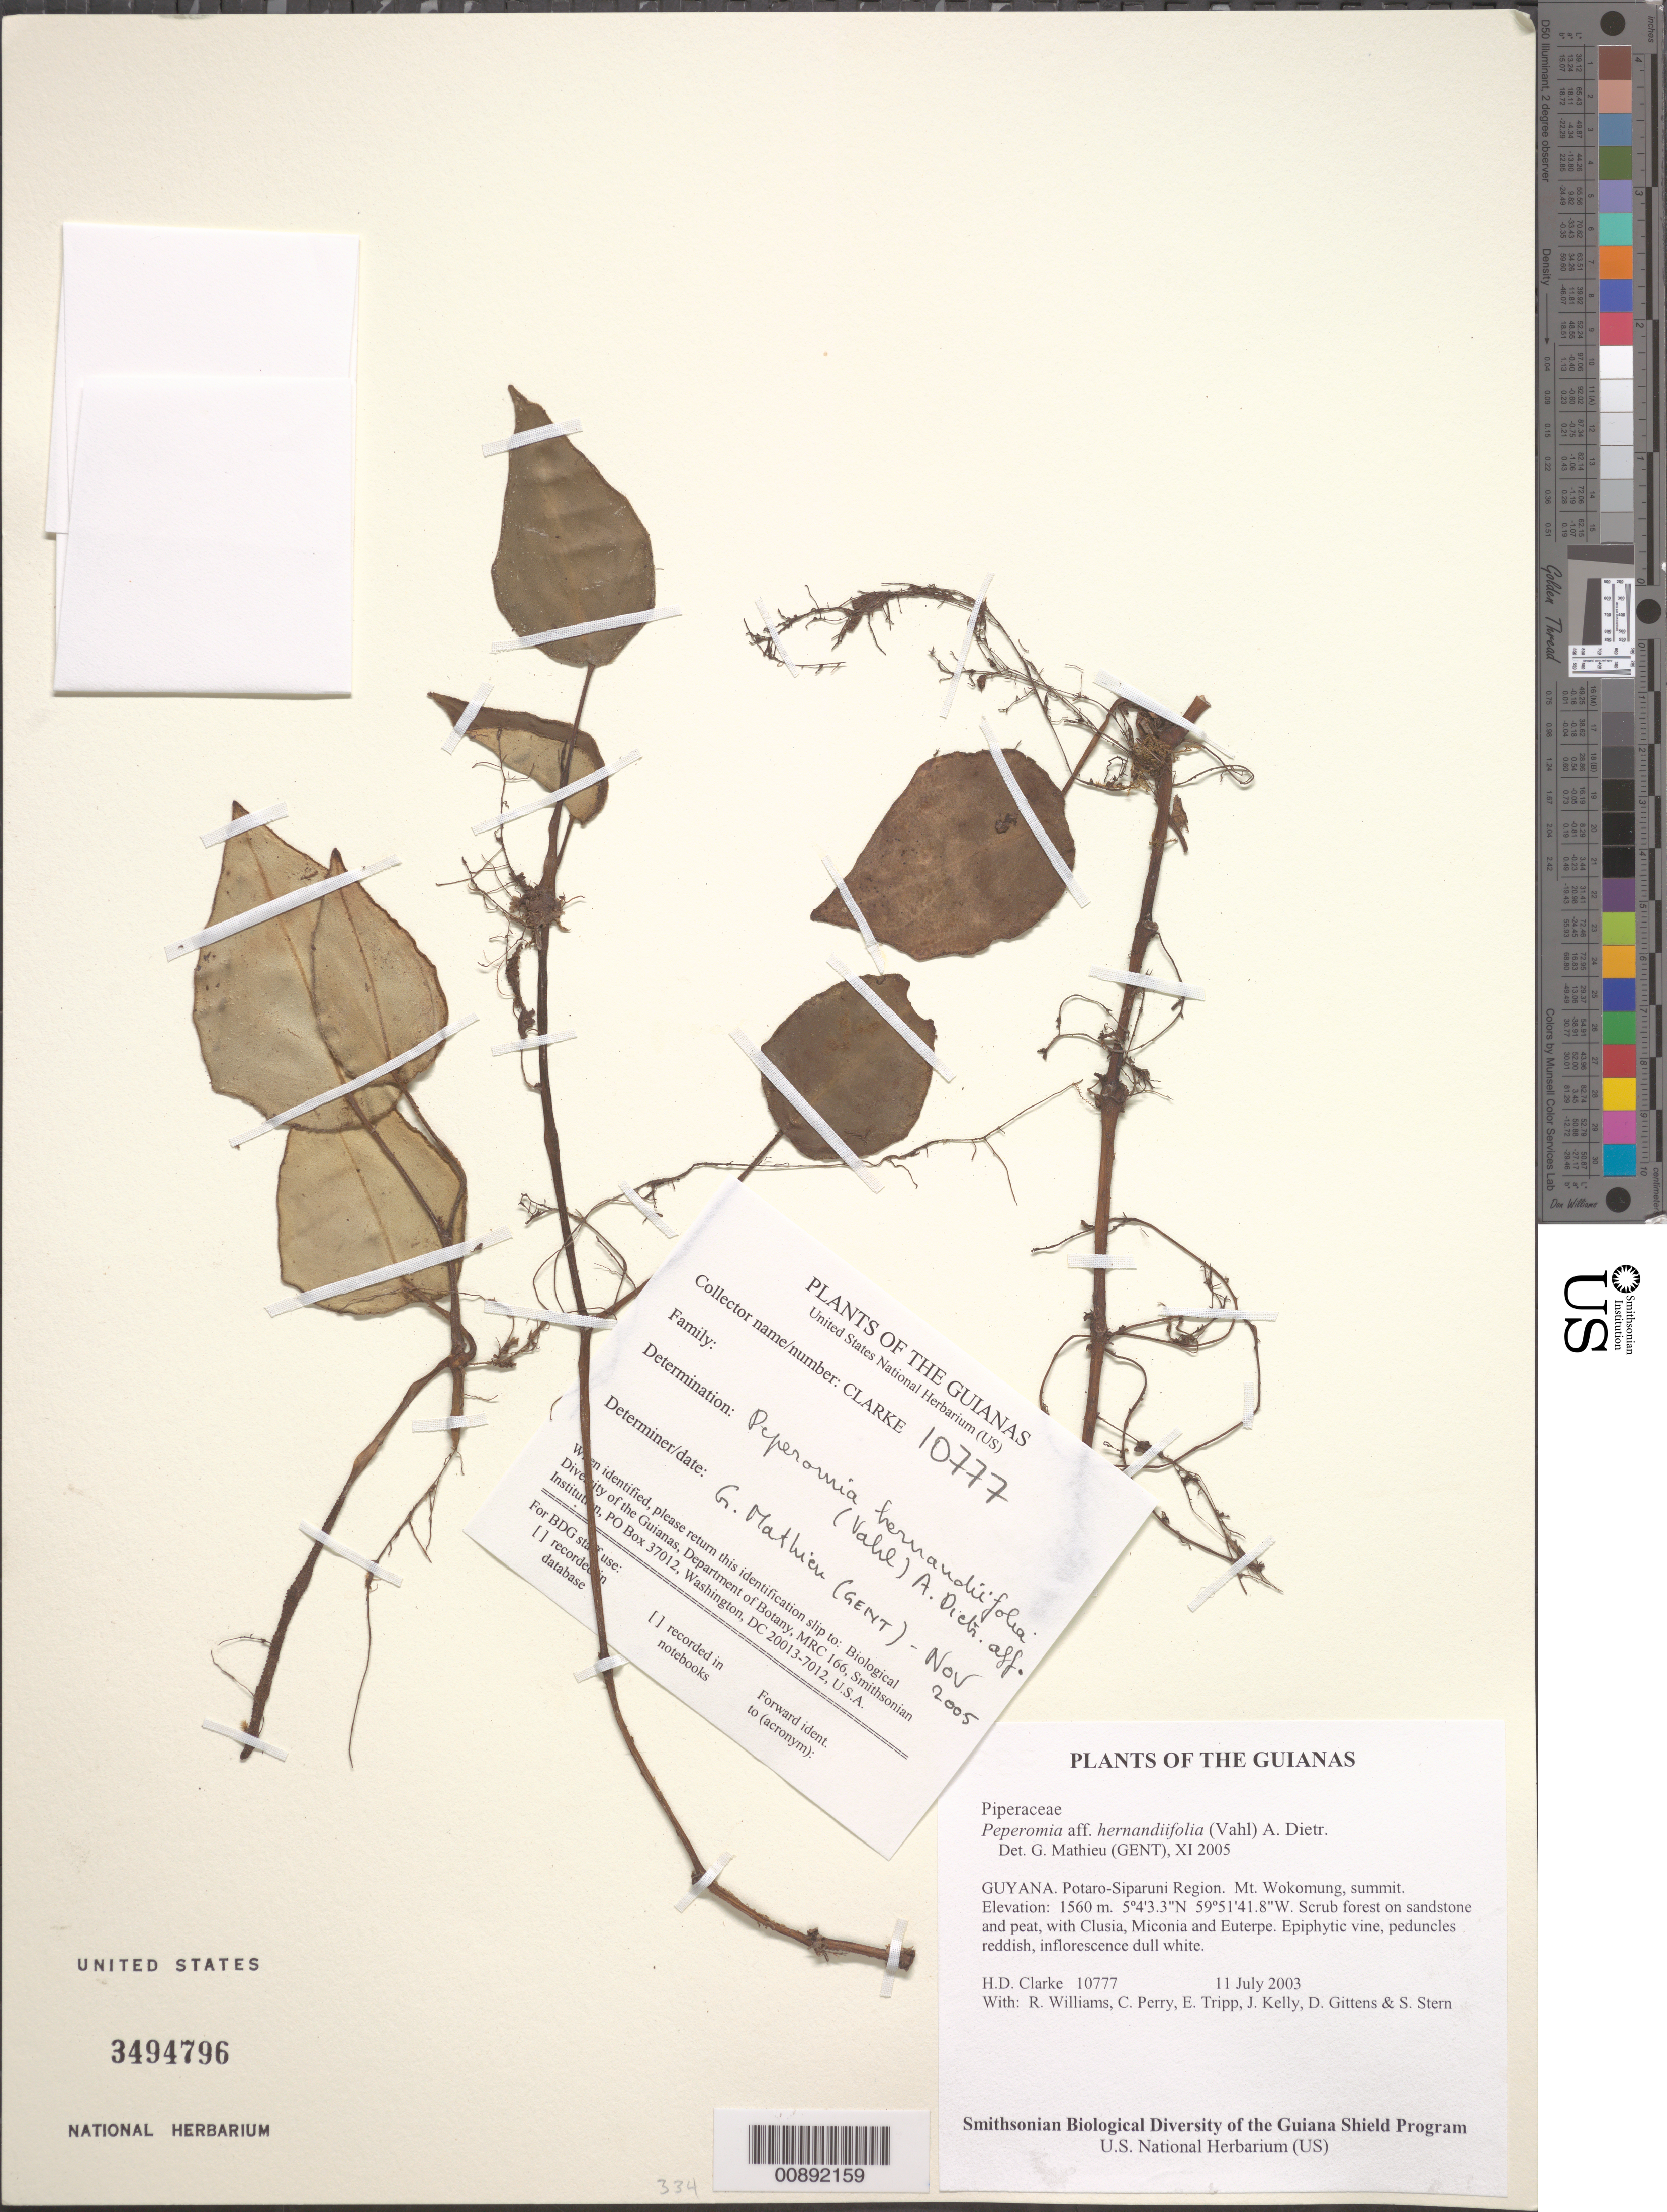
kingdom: Plantae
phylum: Tracheophyta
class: Magnoliopsida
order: Piperales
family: Piperaceae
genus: Peperomia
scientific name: Peperomia hernandiifolia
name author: (Vahl) A. Dietr.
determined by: Mathieu, Guido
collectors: H. D. Clarke, R. Williams, C. Perry, E. Tripp, J. Kelly, D. Gittens & S. R. Stern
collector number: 10777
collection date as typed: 11 July 2003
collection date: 2003-07-11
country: Guyana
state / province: Potaro-Siparuni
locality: Mt. Wokomung, summit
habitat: Scrub forest on sandstone and peat, with Clusia, Miconia and Euterpe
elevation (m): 1560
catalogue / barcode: US 3494796